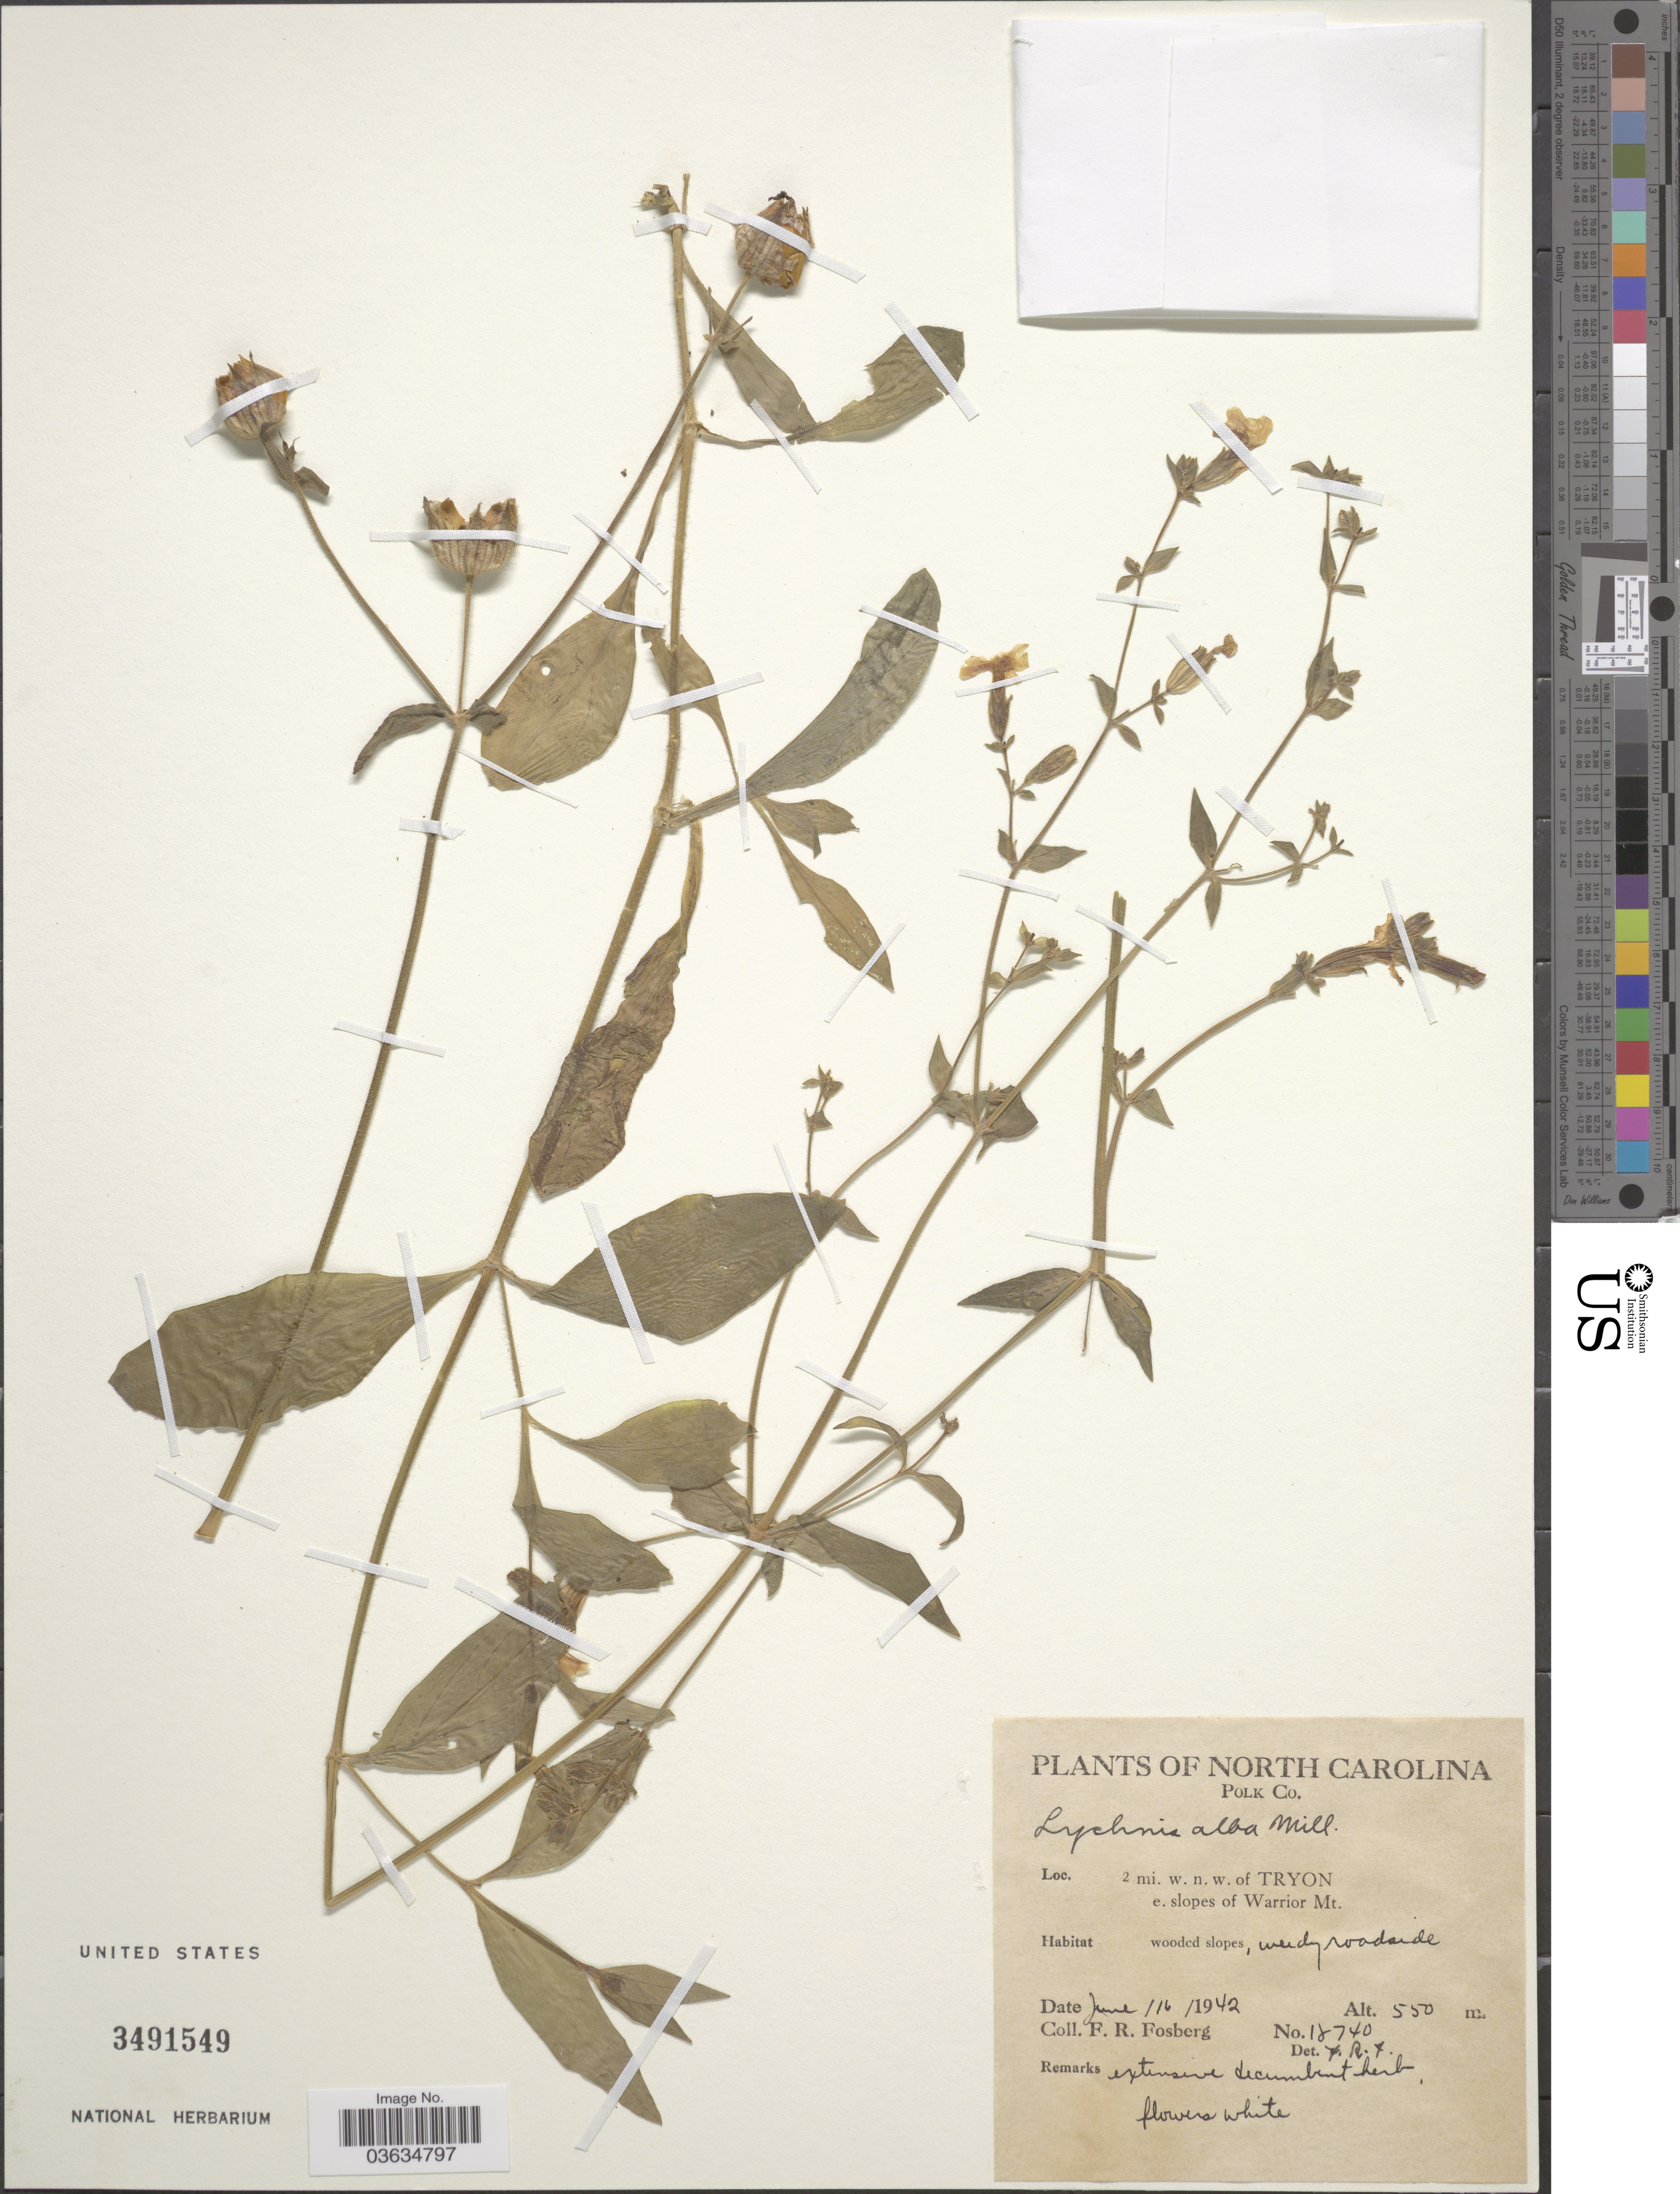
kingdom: Plantae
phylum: Tracheophyta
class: Magnoliopsida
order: Caryophyllales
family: Caryophyllaceae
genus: Silene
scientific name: Silene latifolia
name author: Poir.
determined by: Strong, Mark T., (BOT), Smithsonian Institution - National Museum of Natural History (UNITED STATES)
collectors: F. R. Fosberg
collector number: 18740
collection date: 1942-06-11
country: United States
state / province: North Carolina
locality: Polk Co. 2 mi. w. n. w. of Tryon e. slopes of Warrior Mt.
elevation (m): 550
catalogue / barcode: US 3491549